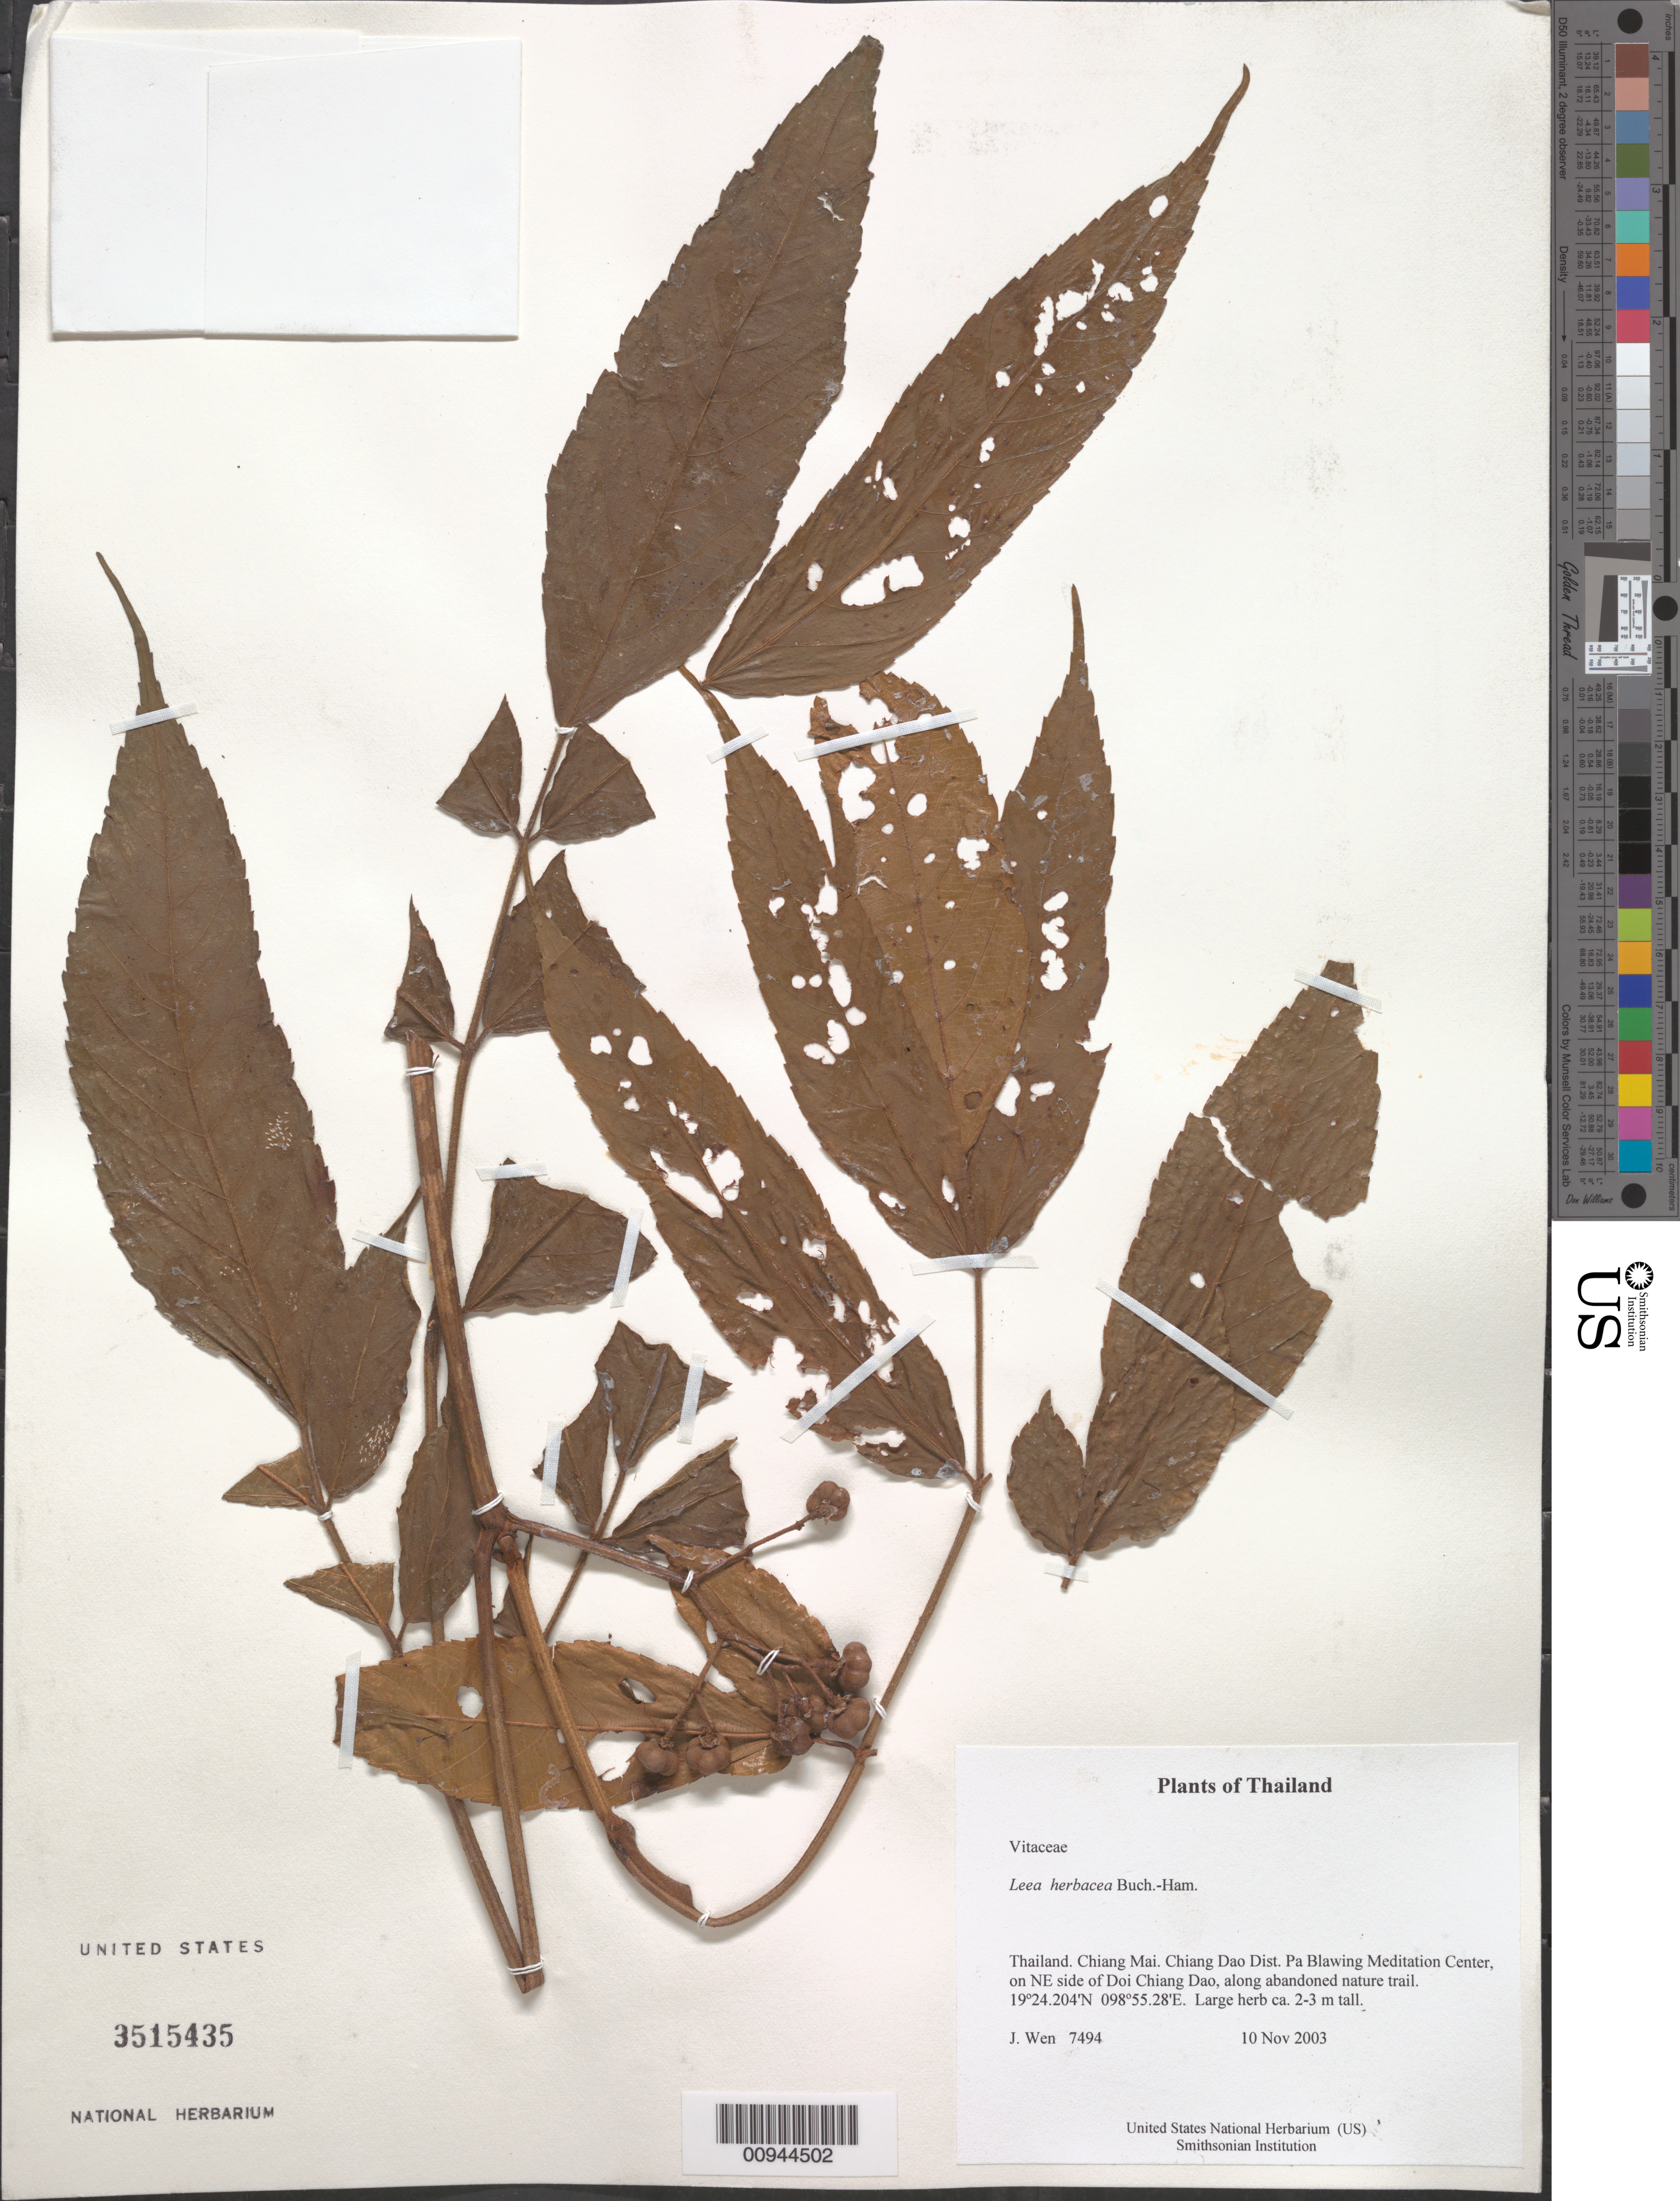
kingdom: Plantae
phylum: Tracheophyta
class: Magnoliopsida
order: Vitales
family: Vitaceae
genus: Leea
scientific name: Leea herbacea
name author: Buch.-Ham.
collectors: J. Wen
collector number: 7494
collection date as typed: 10 Nov 2003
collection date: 2003-11-10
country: Thailand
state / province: Chiang Mai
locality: Chiang Dao Dist. Pa Blawing Meditation Center, on NE side of Doi Chiang Dao, along abandoned nature trail.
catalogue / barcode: US 3515435-2